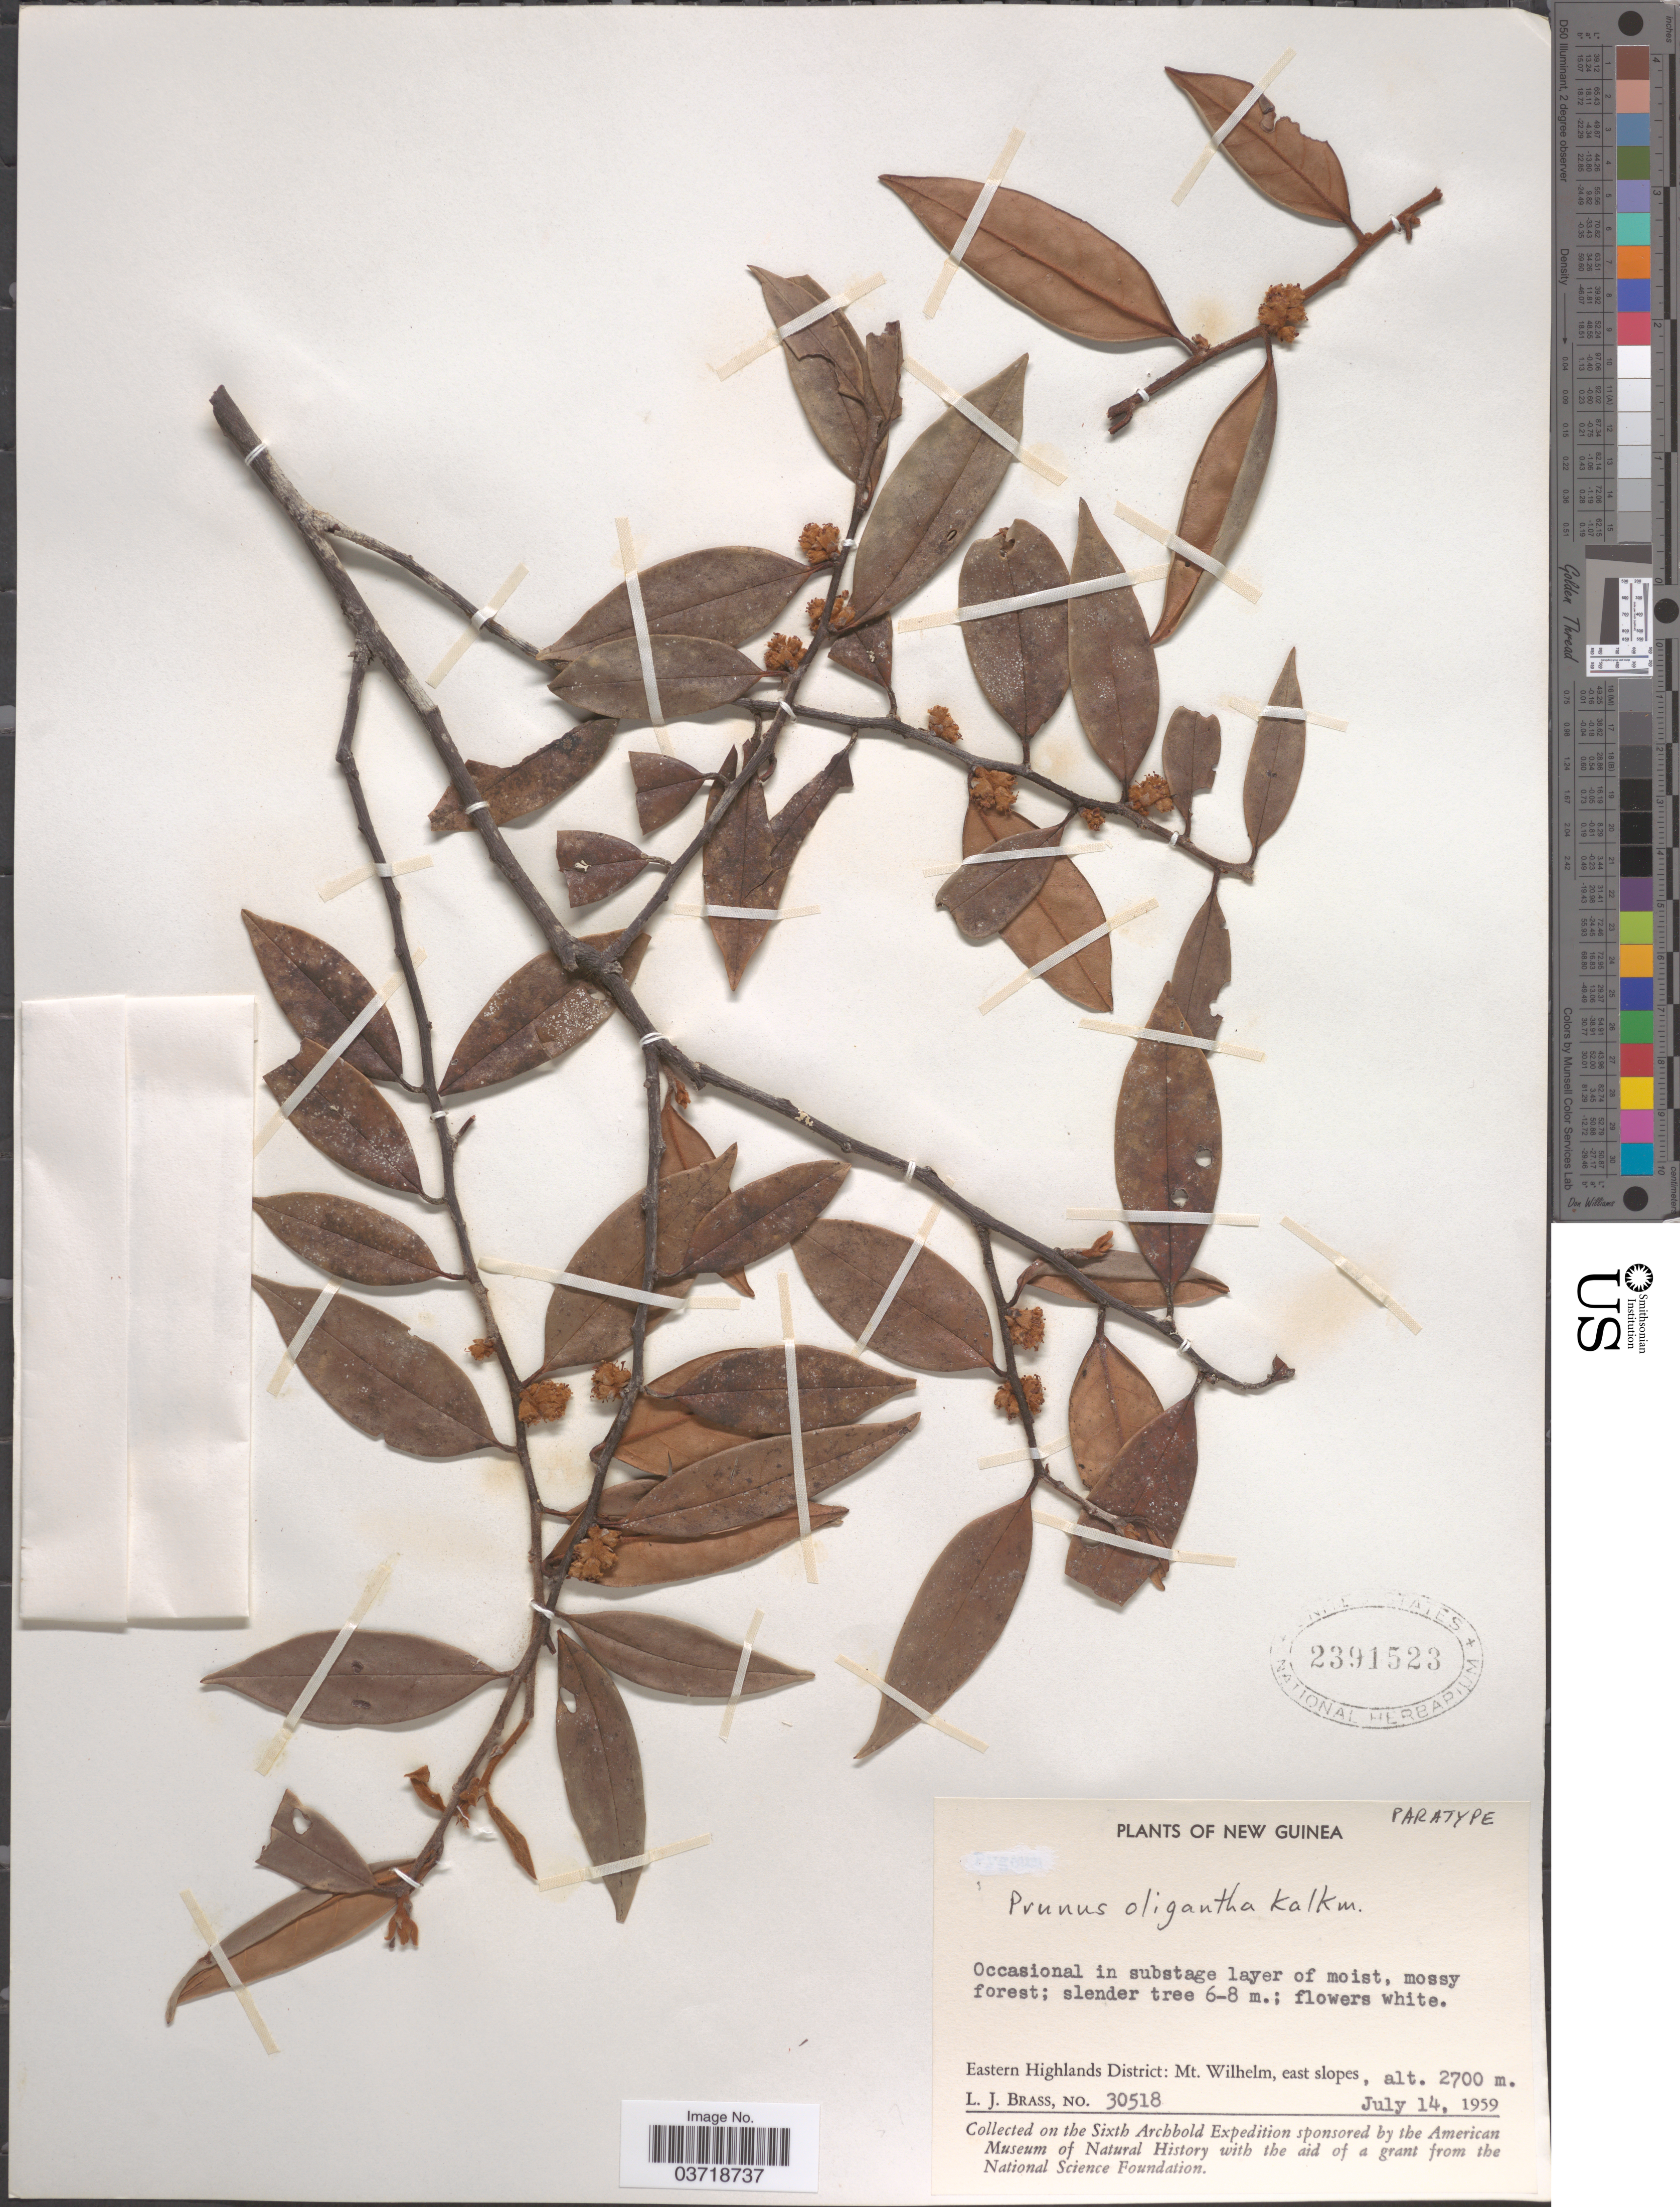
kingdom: Plantae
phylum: Tracheophyta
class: Magnoliopsida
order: Rosales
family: Rosaceae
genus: Prunus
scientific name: Prunus oligantha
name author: Kalkman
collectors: L. J. Brass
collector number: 30518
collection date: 1959-07-14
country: Papua New Guinea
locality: New Guinea. Eastern Highlands District: Mt. Wilhelm, east slopes.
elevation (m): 2700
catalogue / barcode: US 2391523